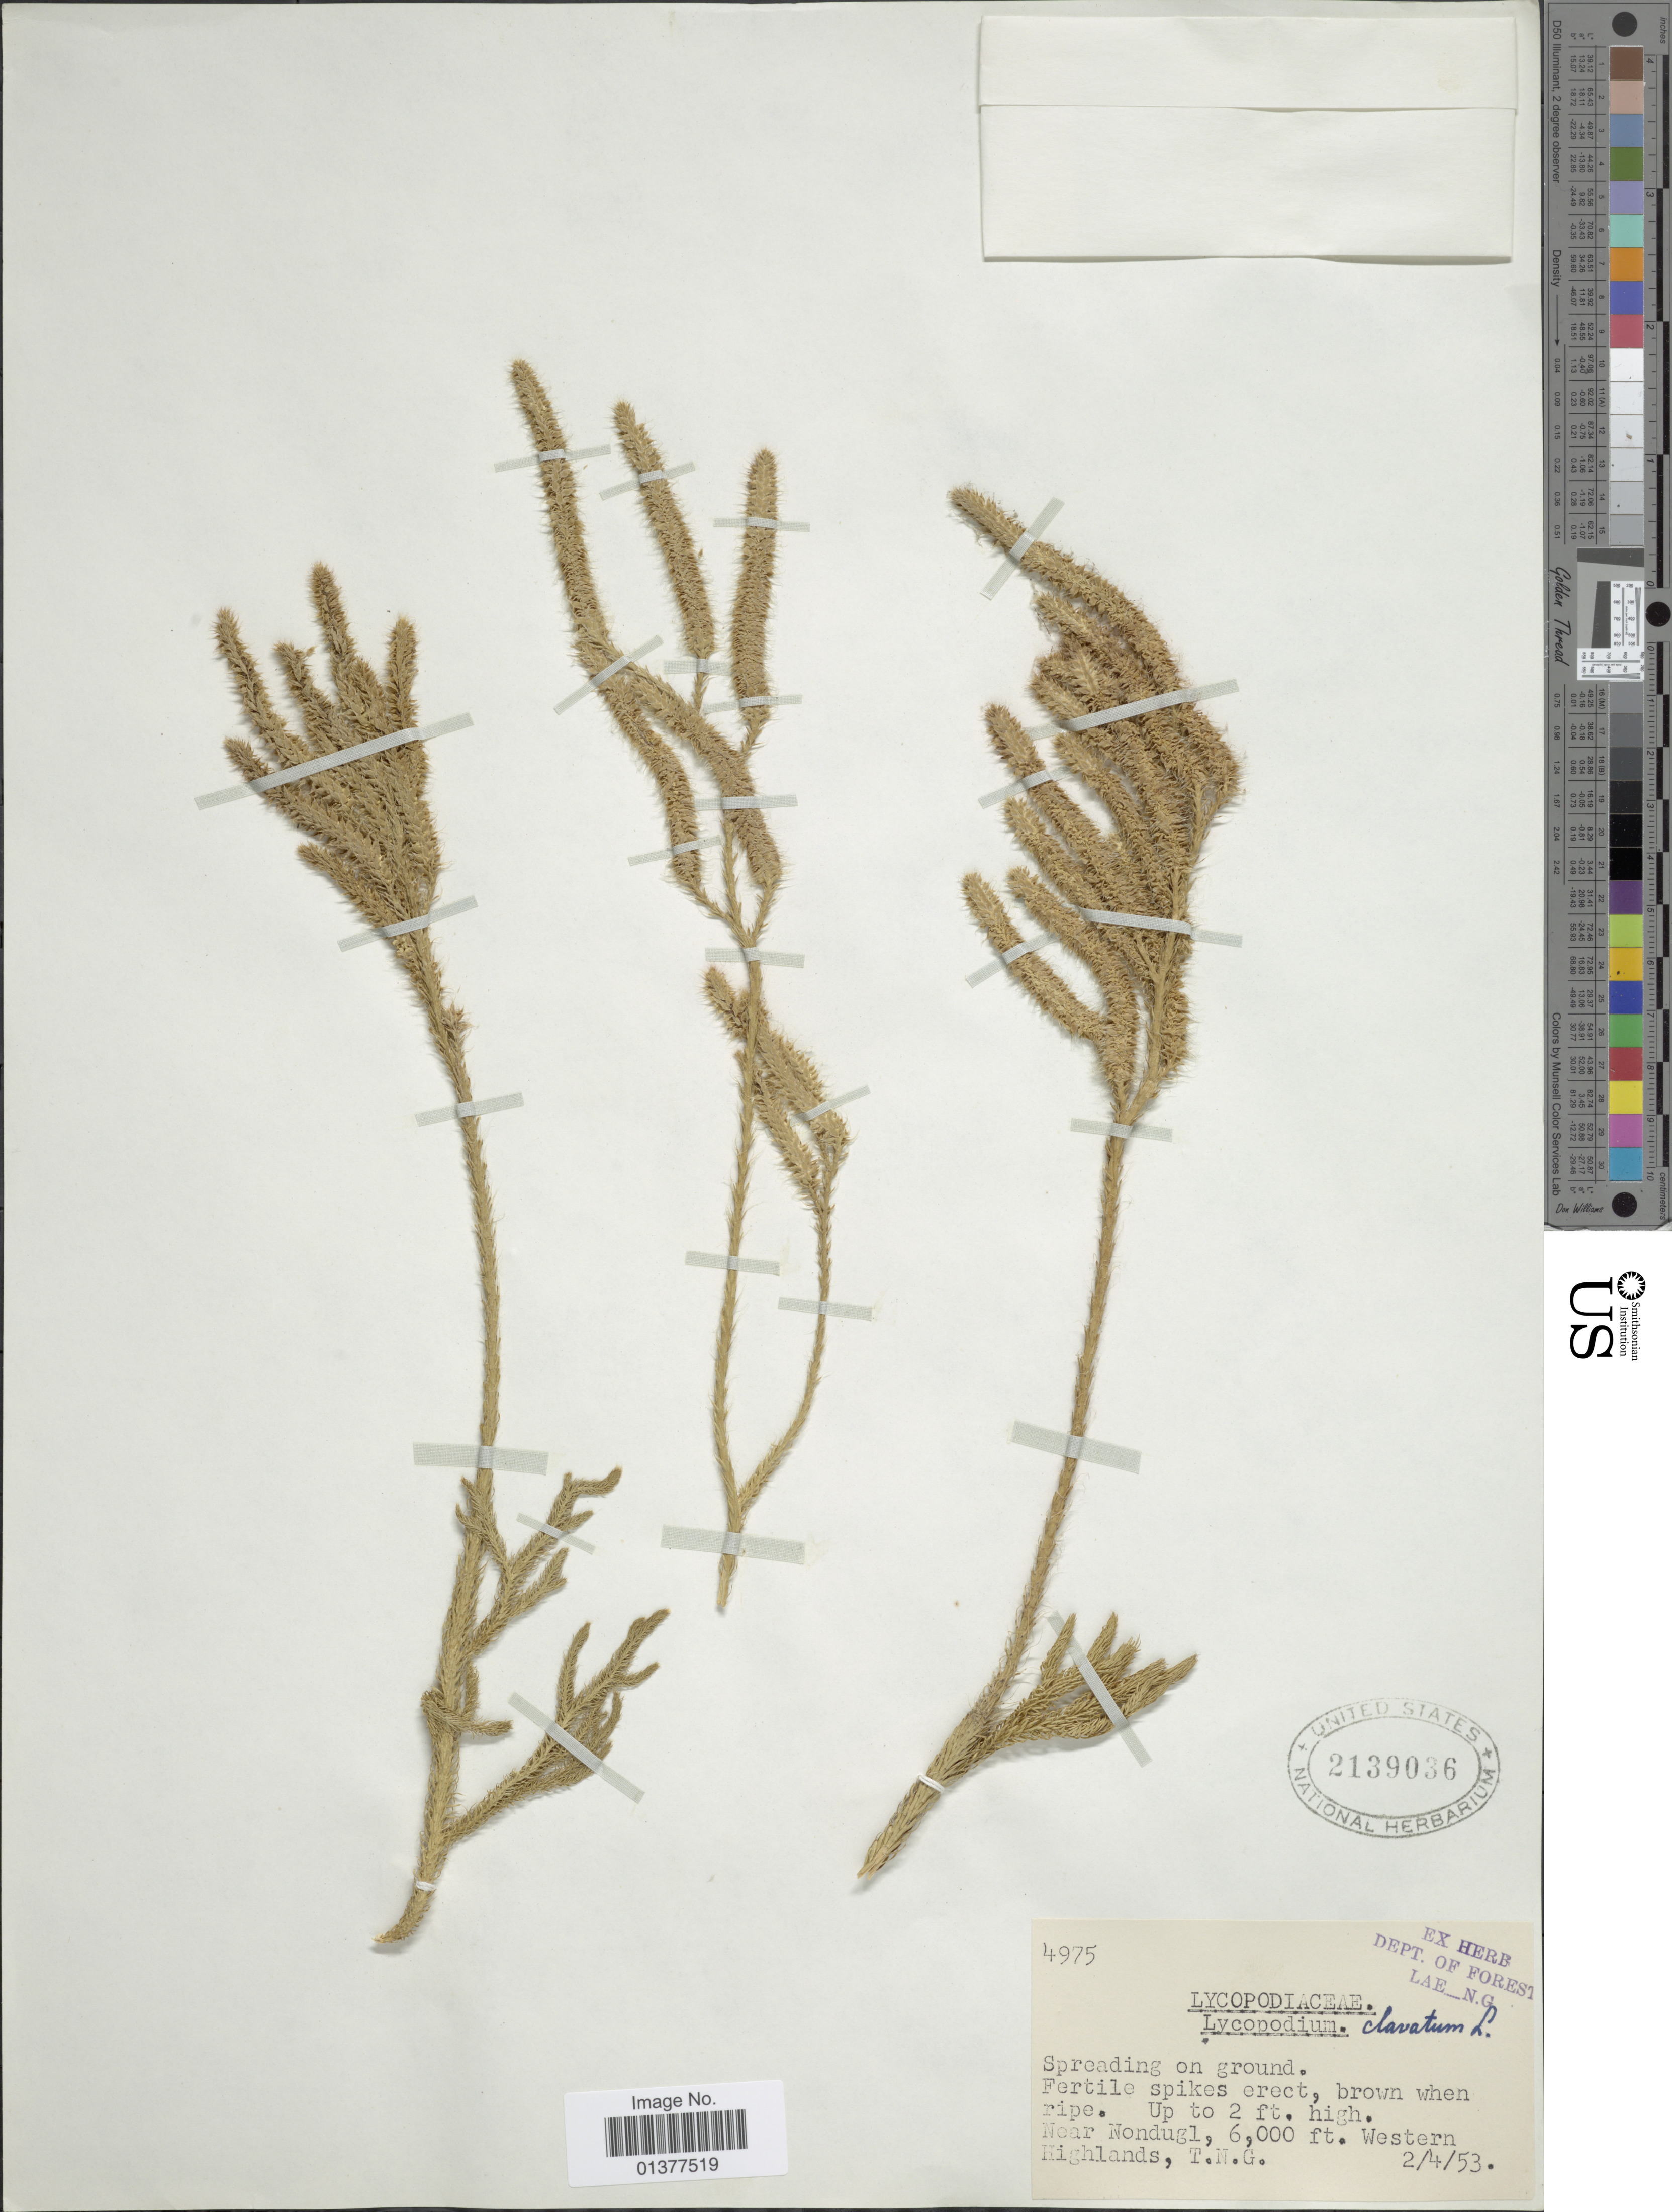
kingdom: Plantae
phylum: Tracheophyta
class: Lycopodiopsida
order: Lycopodiales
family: Lycopodiaceae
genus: Lycopodium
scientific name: Lycopodium clavatum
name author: L.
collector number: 4975?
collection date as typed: Transcribed d/m/y: 2/4/53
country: Papua New Guinea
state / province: Western Highlands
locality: Near Nondugl, T.N.G.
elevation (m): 1829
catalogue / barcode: US 2139036